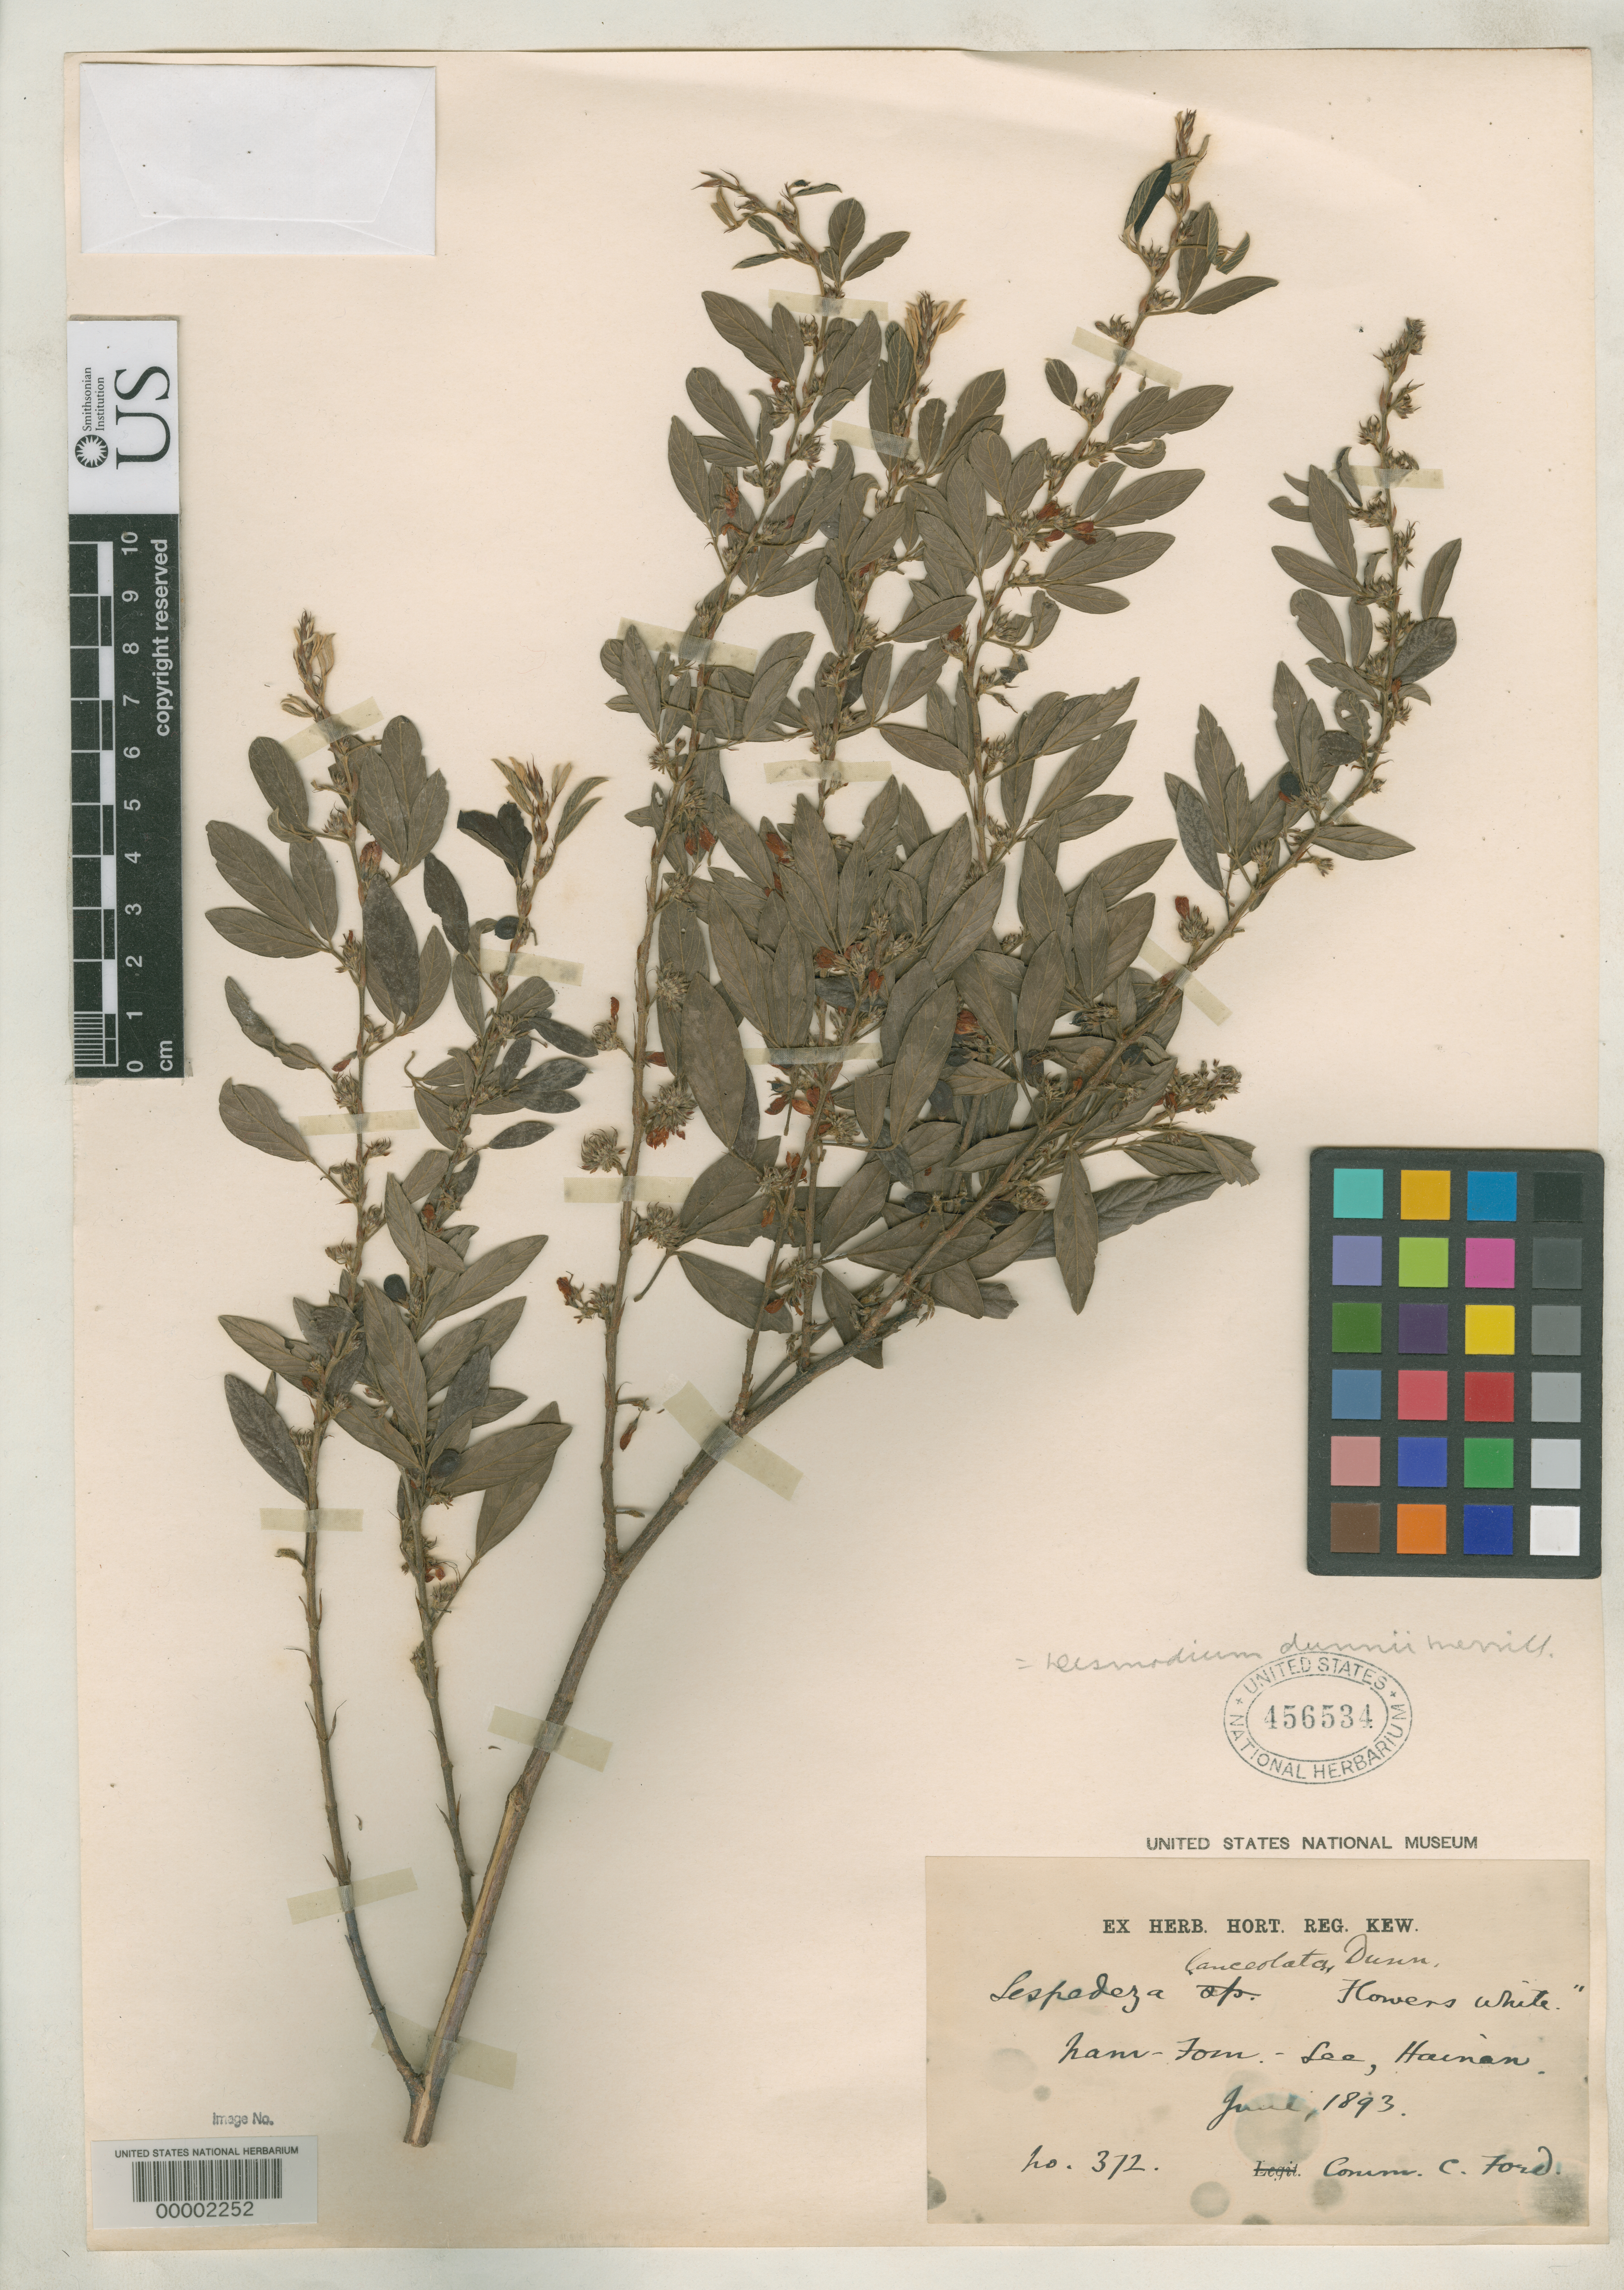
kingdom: Plantae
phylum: Tracheophyta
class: Magnoliopsida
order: Fabales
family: Fabaceae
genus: Lespedeza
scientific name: Lespedeza lanceolata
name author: Dunn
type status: Isotype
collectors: C. Ford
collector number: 372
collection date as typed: Jun 1893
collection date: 1893-06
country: China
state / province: Hainan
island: Hainan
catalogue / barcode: US 456534